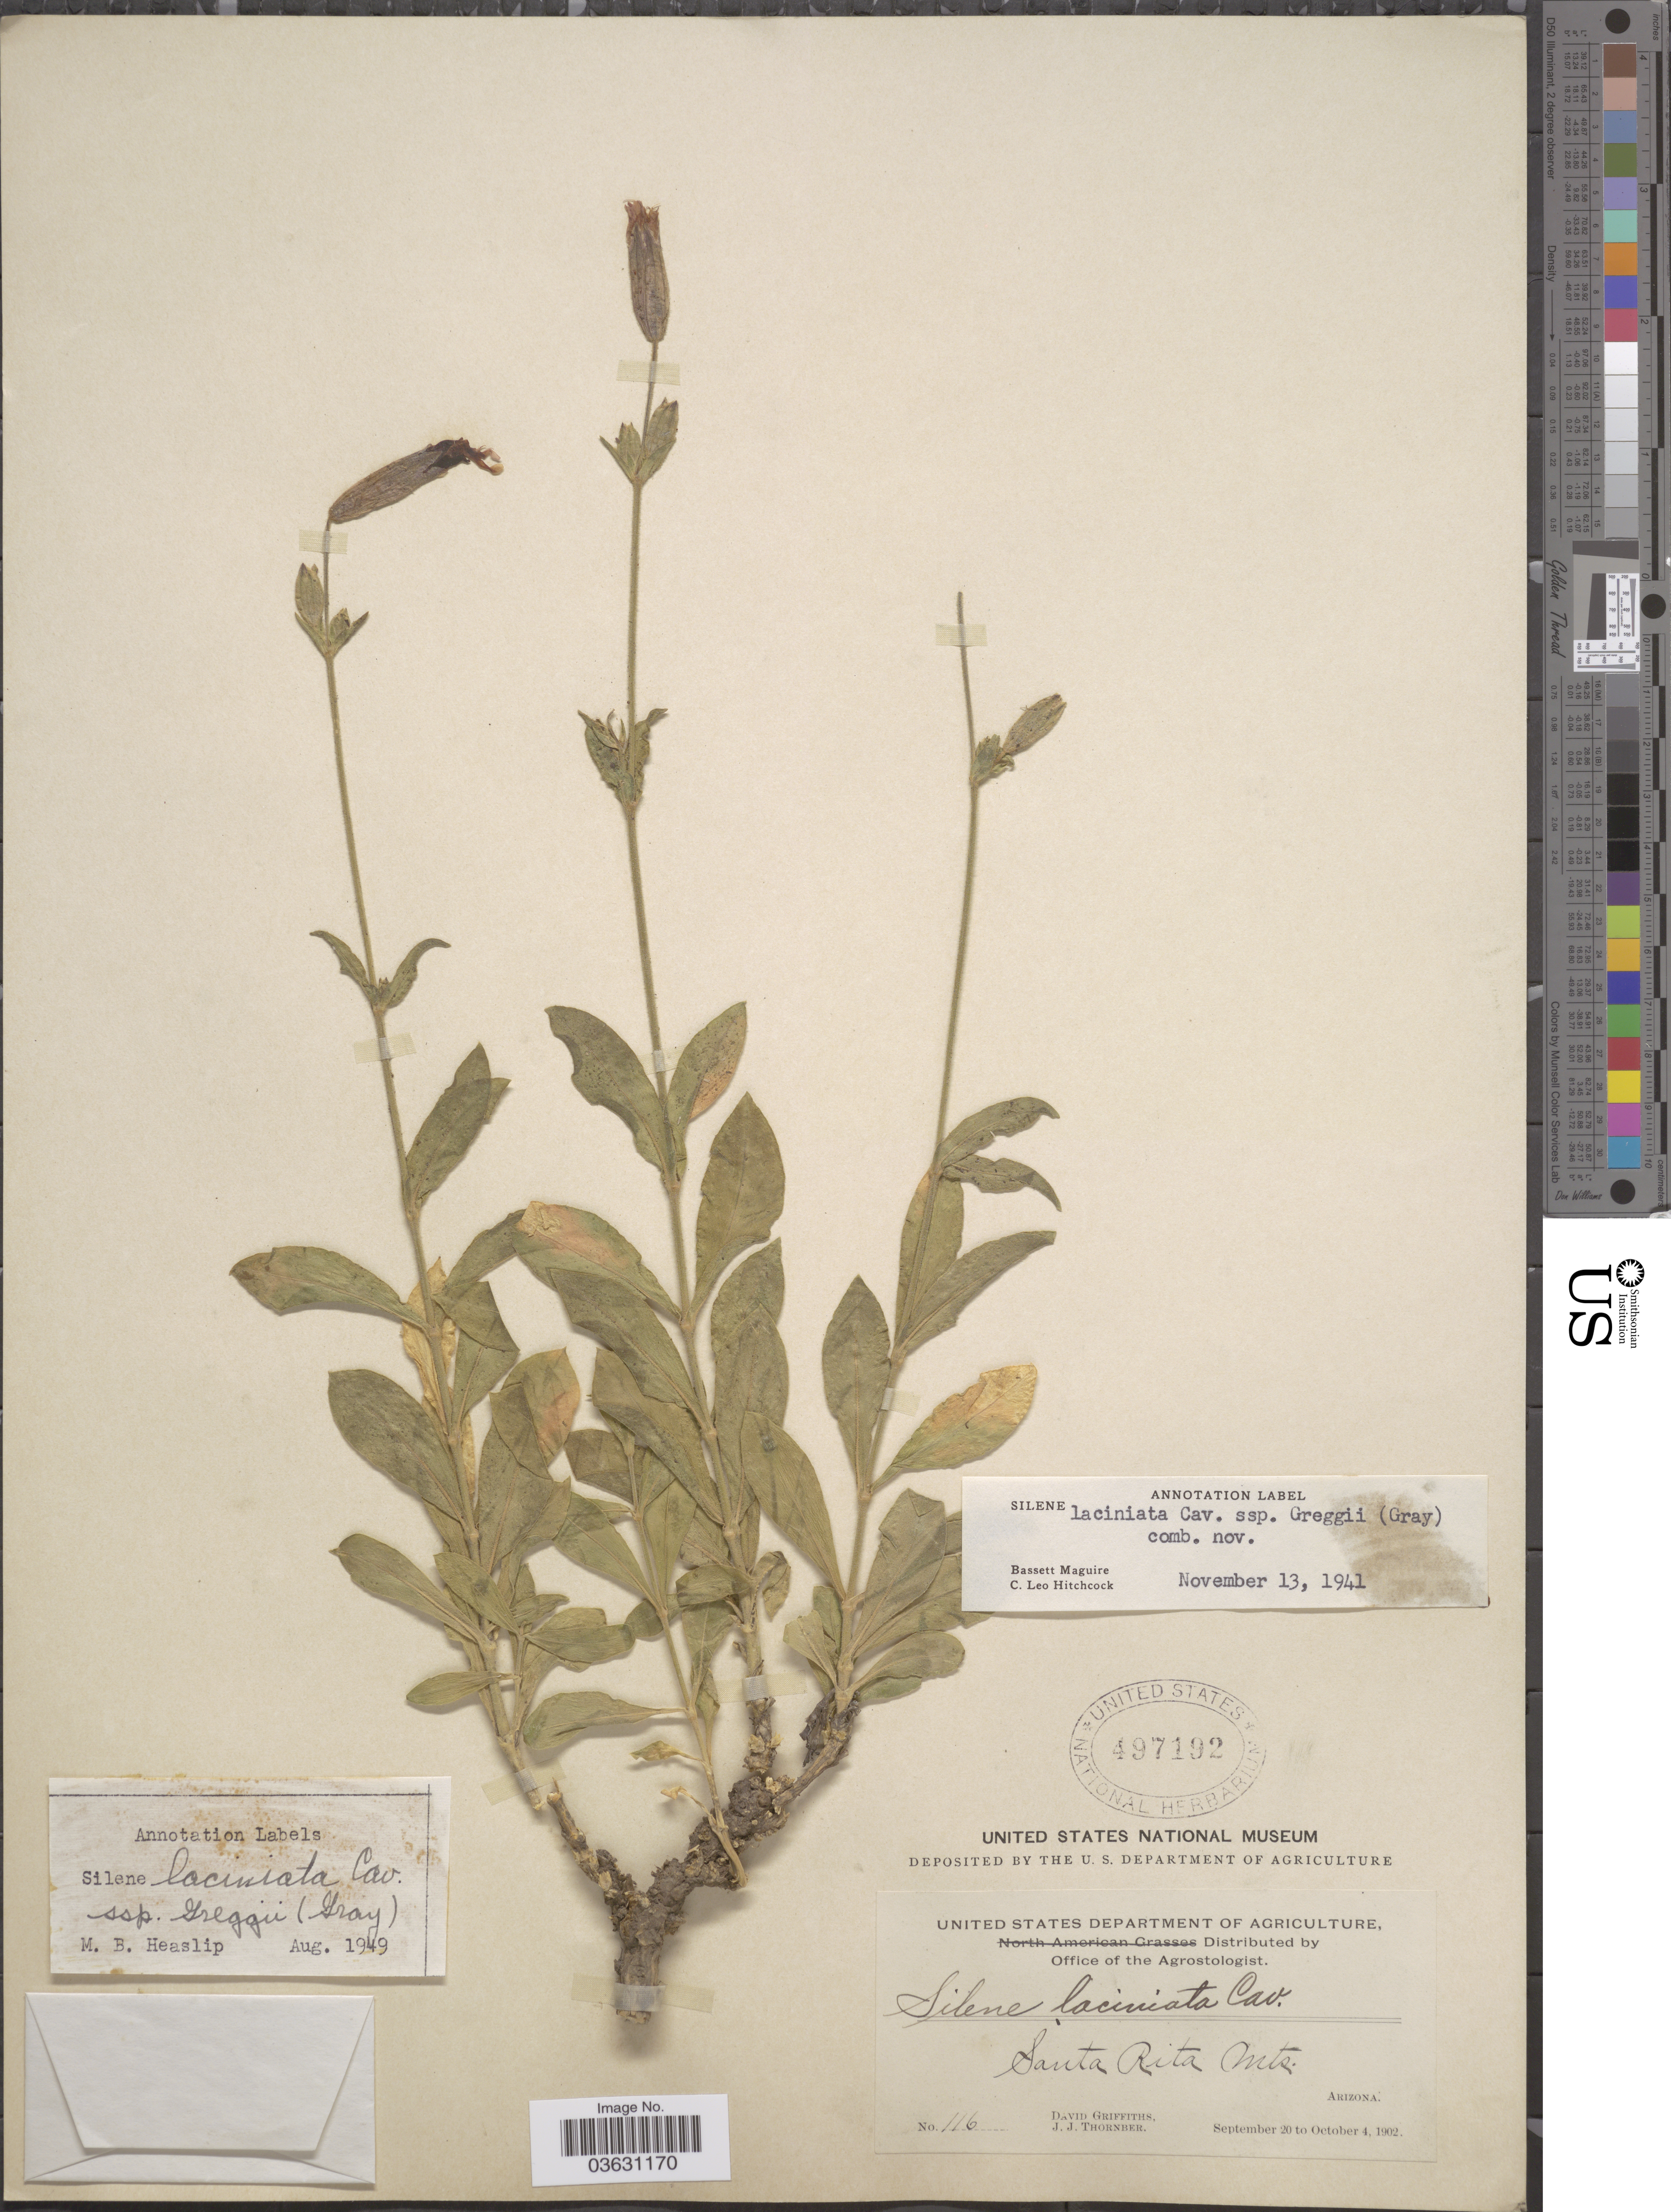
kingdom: Plantae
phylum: Tracheophyta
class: Magnoliopsida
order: Caryophyllales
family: Caryophyllaceae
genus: Silene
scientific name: Silene laciniata subsp. greggii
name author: (A. Gray) C.L. Hitchc. & Maguire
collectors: D. Griffiths & J. Thornber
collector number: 116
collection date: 1902-09-20/1902-10-04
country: United States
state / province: Arizona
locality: Santa Rita Mts.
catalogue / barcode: US 497192